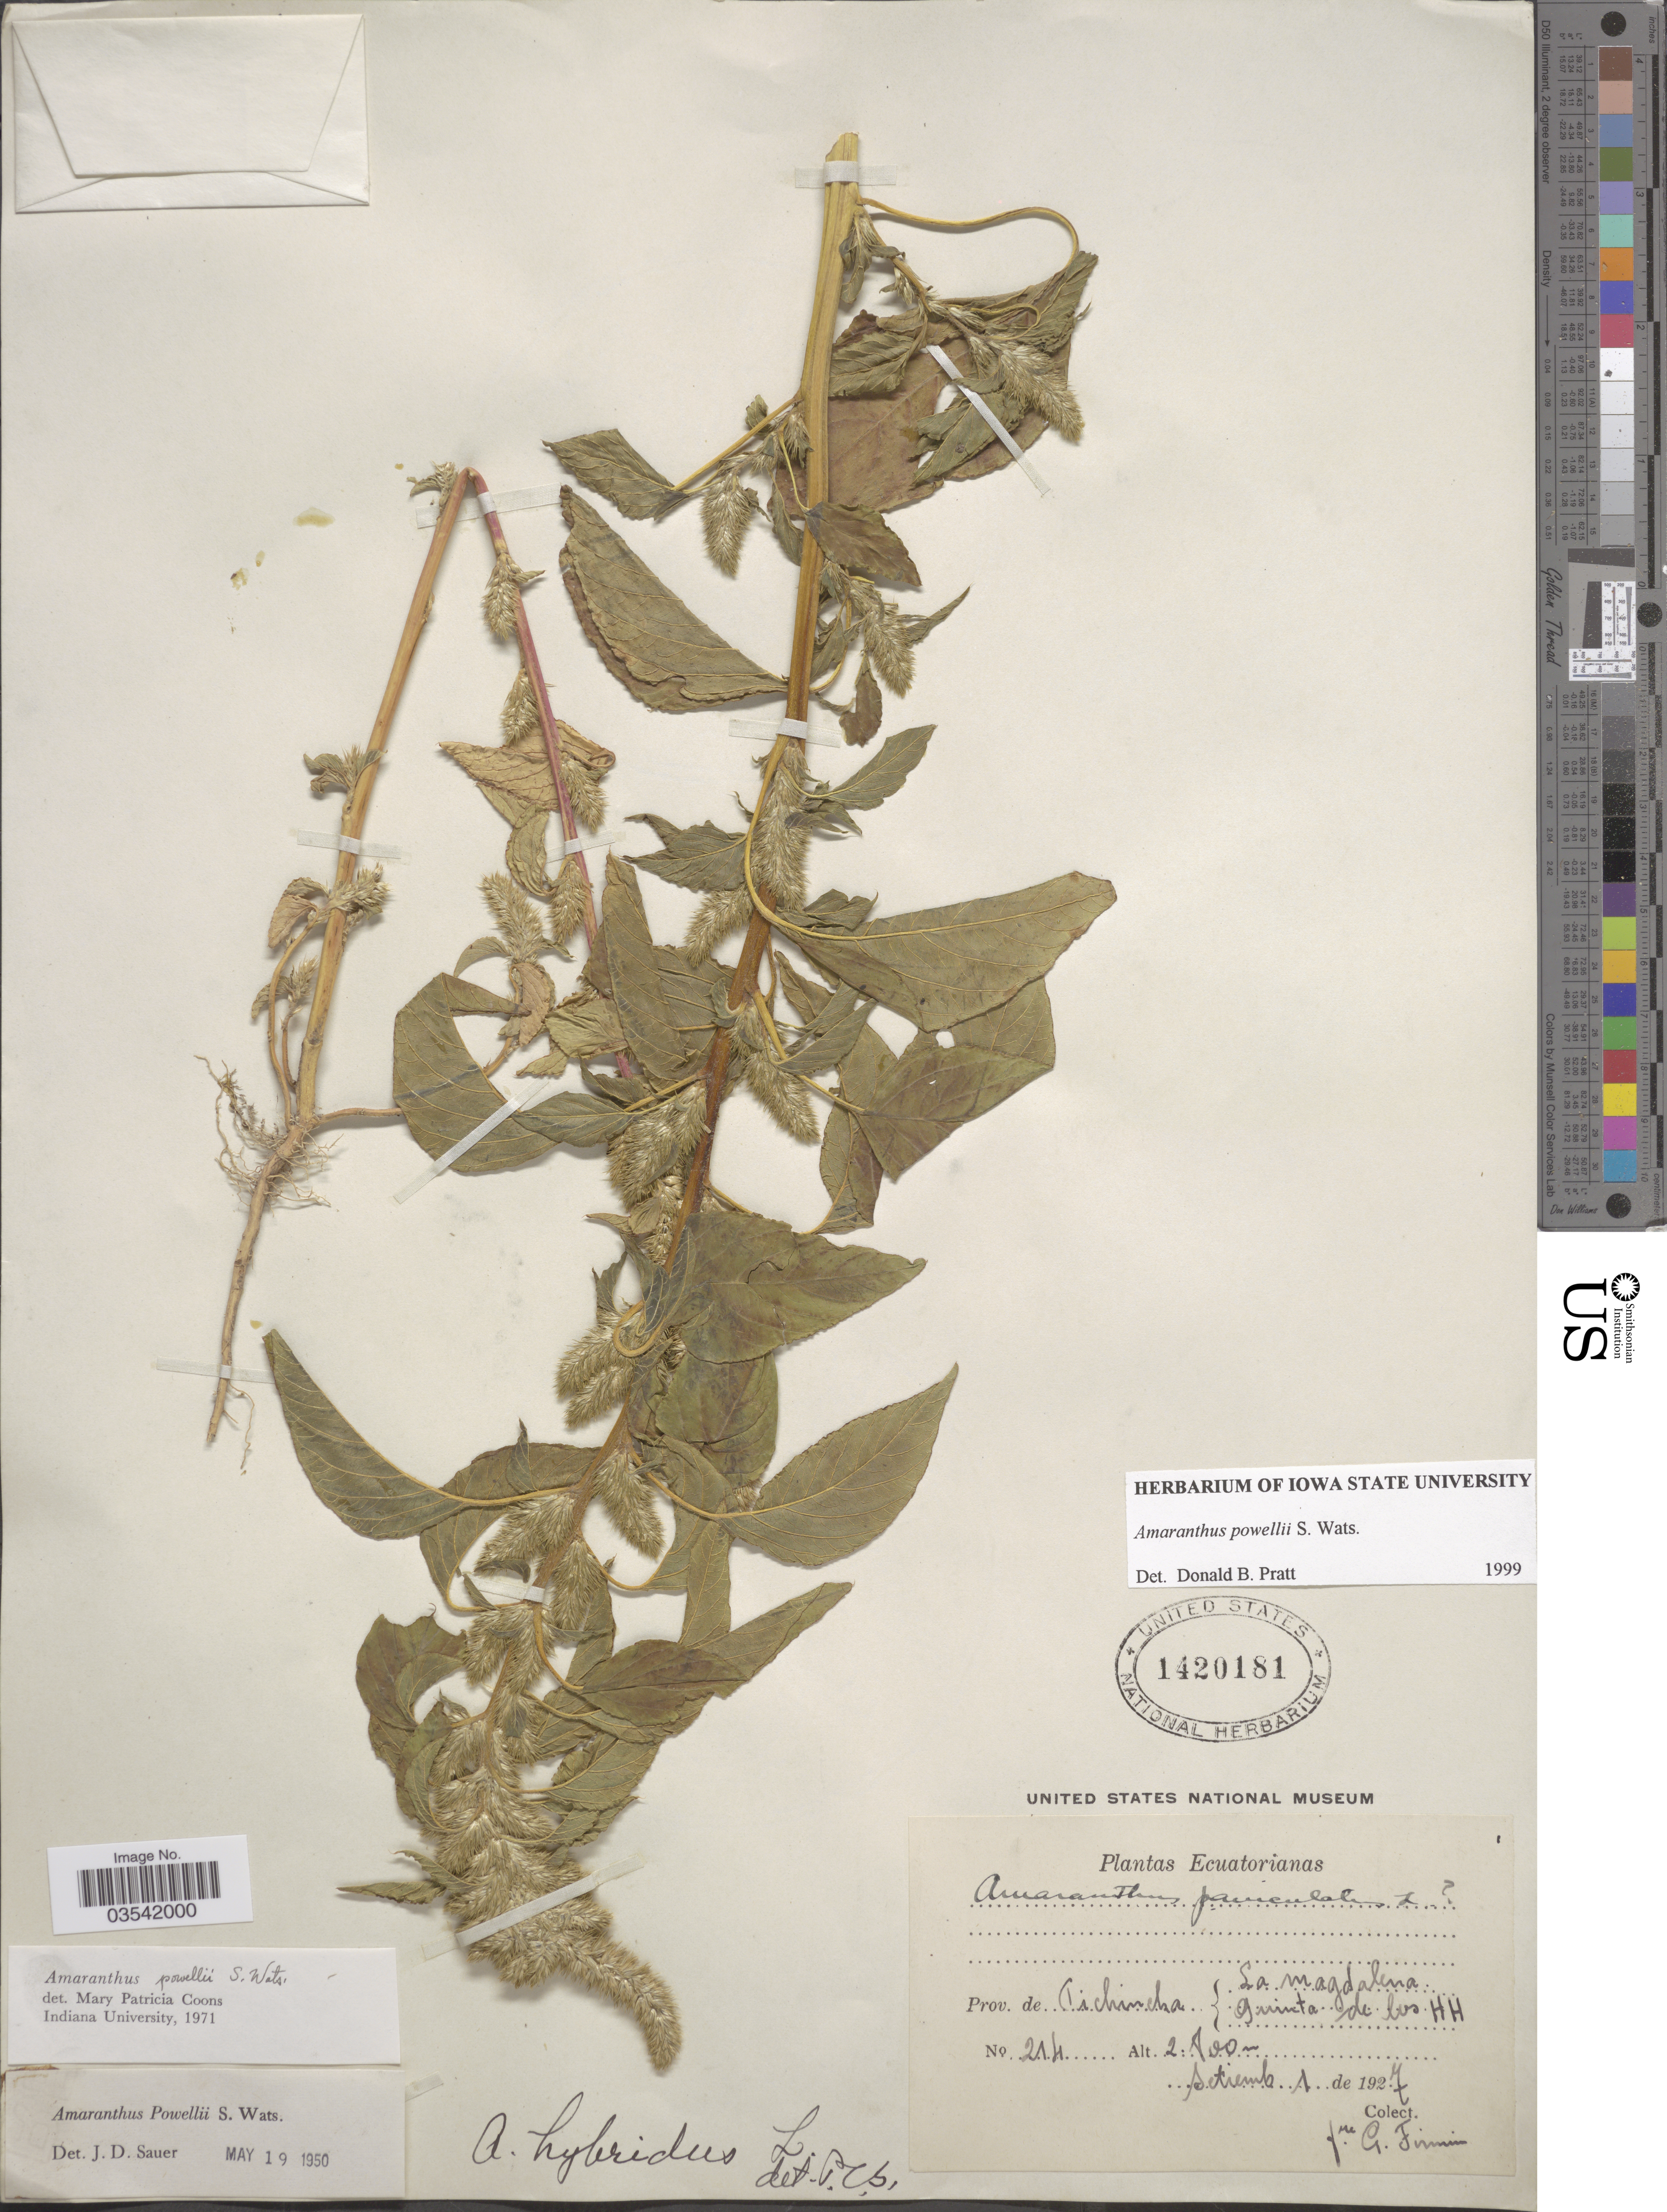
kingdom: Plantae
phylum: Tracheophyta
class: Magnoliopsida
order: Caryophyllales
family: Amaranthaceae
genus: Amaranthus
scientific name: Amaranthus powellii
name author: S. Watson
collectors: F. Firmin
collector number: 214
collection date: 1927-09-01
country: Ecuador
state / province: Pichincha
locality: La Magdalena. Quinta de los HH.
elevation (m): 2800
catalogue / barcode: US 1420181